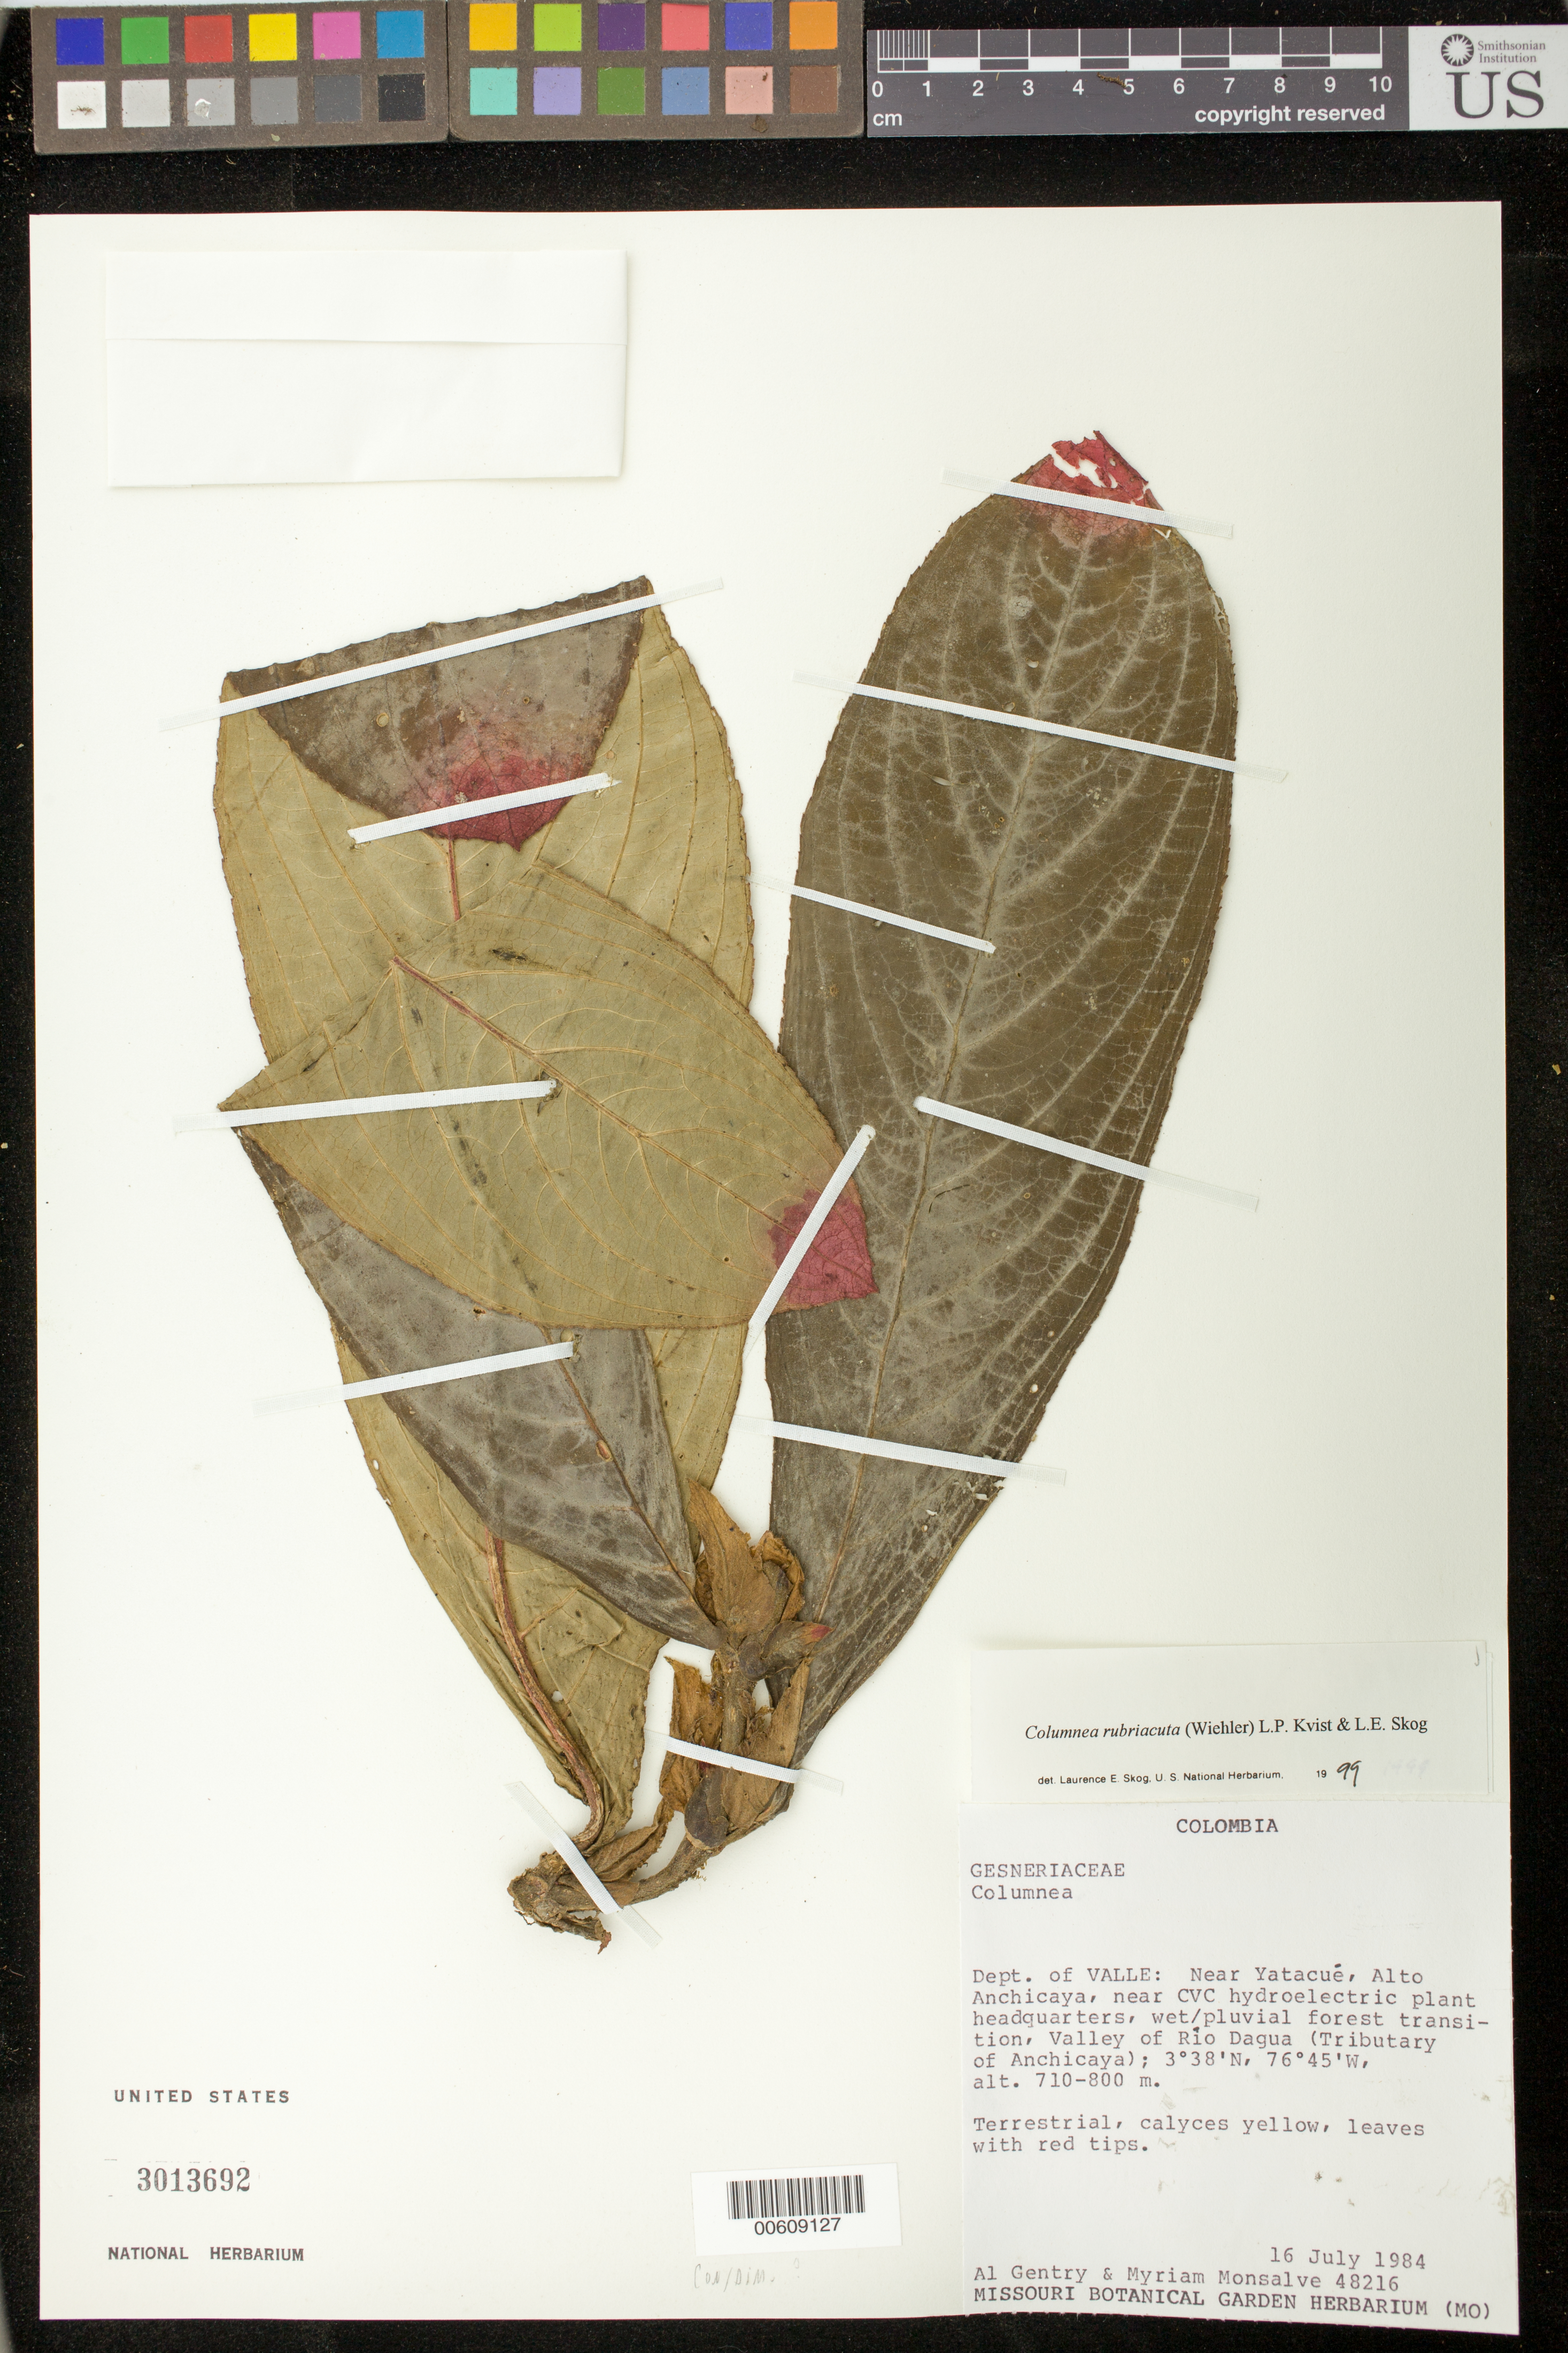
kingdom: Plantae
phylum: Tracheophyta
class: Magnoliopsida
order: Lamiales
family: Gesneriaceae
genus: Columnea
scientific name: Columnea rubriacuta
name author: (Wiehler) L.P. Kvist & L.E. Skog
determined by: Skog, Laurence E.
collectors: A. H. Gentry & M. Monsalve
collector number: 48216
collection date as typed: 16 Jul 1984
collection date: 1984-07-16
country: Colombia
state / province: Valle del Cauca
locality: Near Yatacué, Alto Anchicaya, near CVC hydroelectric plant headquarters, valley of Río Dagua (tributary of Anchicaya)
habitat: Wet/pluvial forest transition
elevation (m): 710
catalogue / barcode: US 3013692